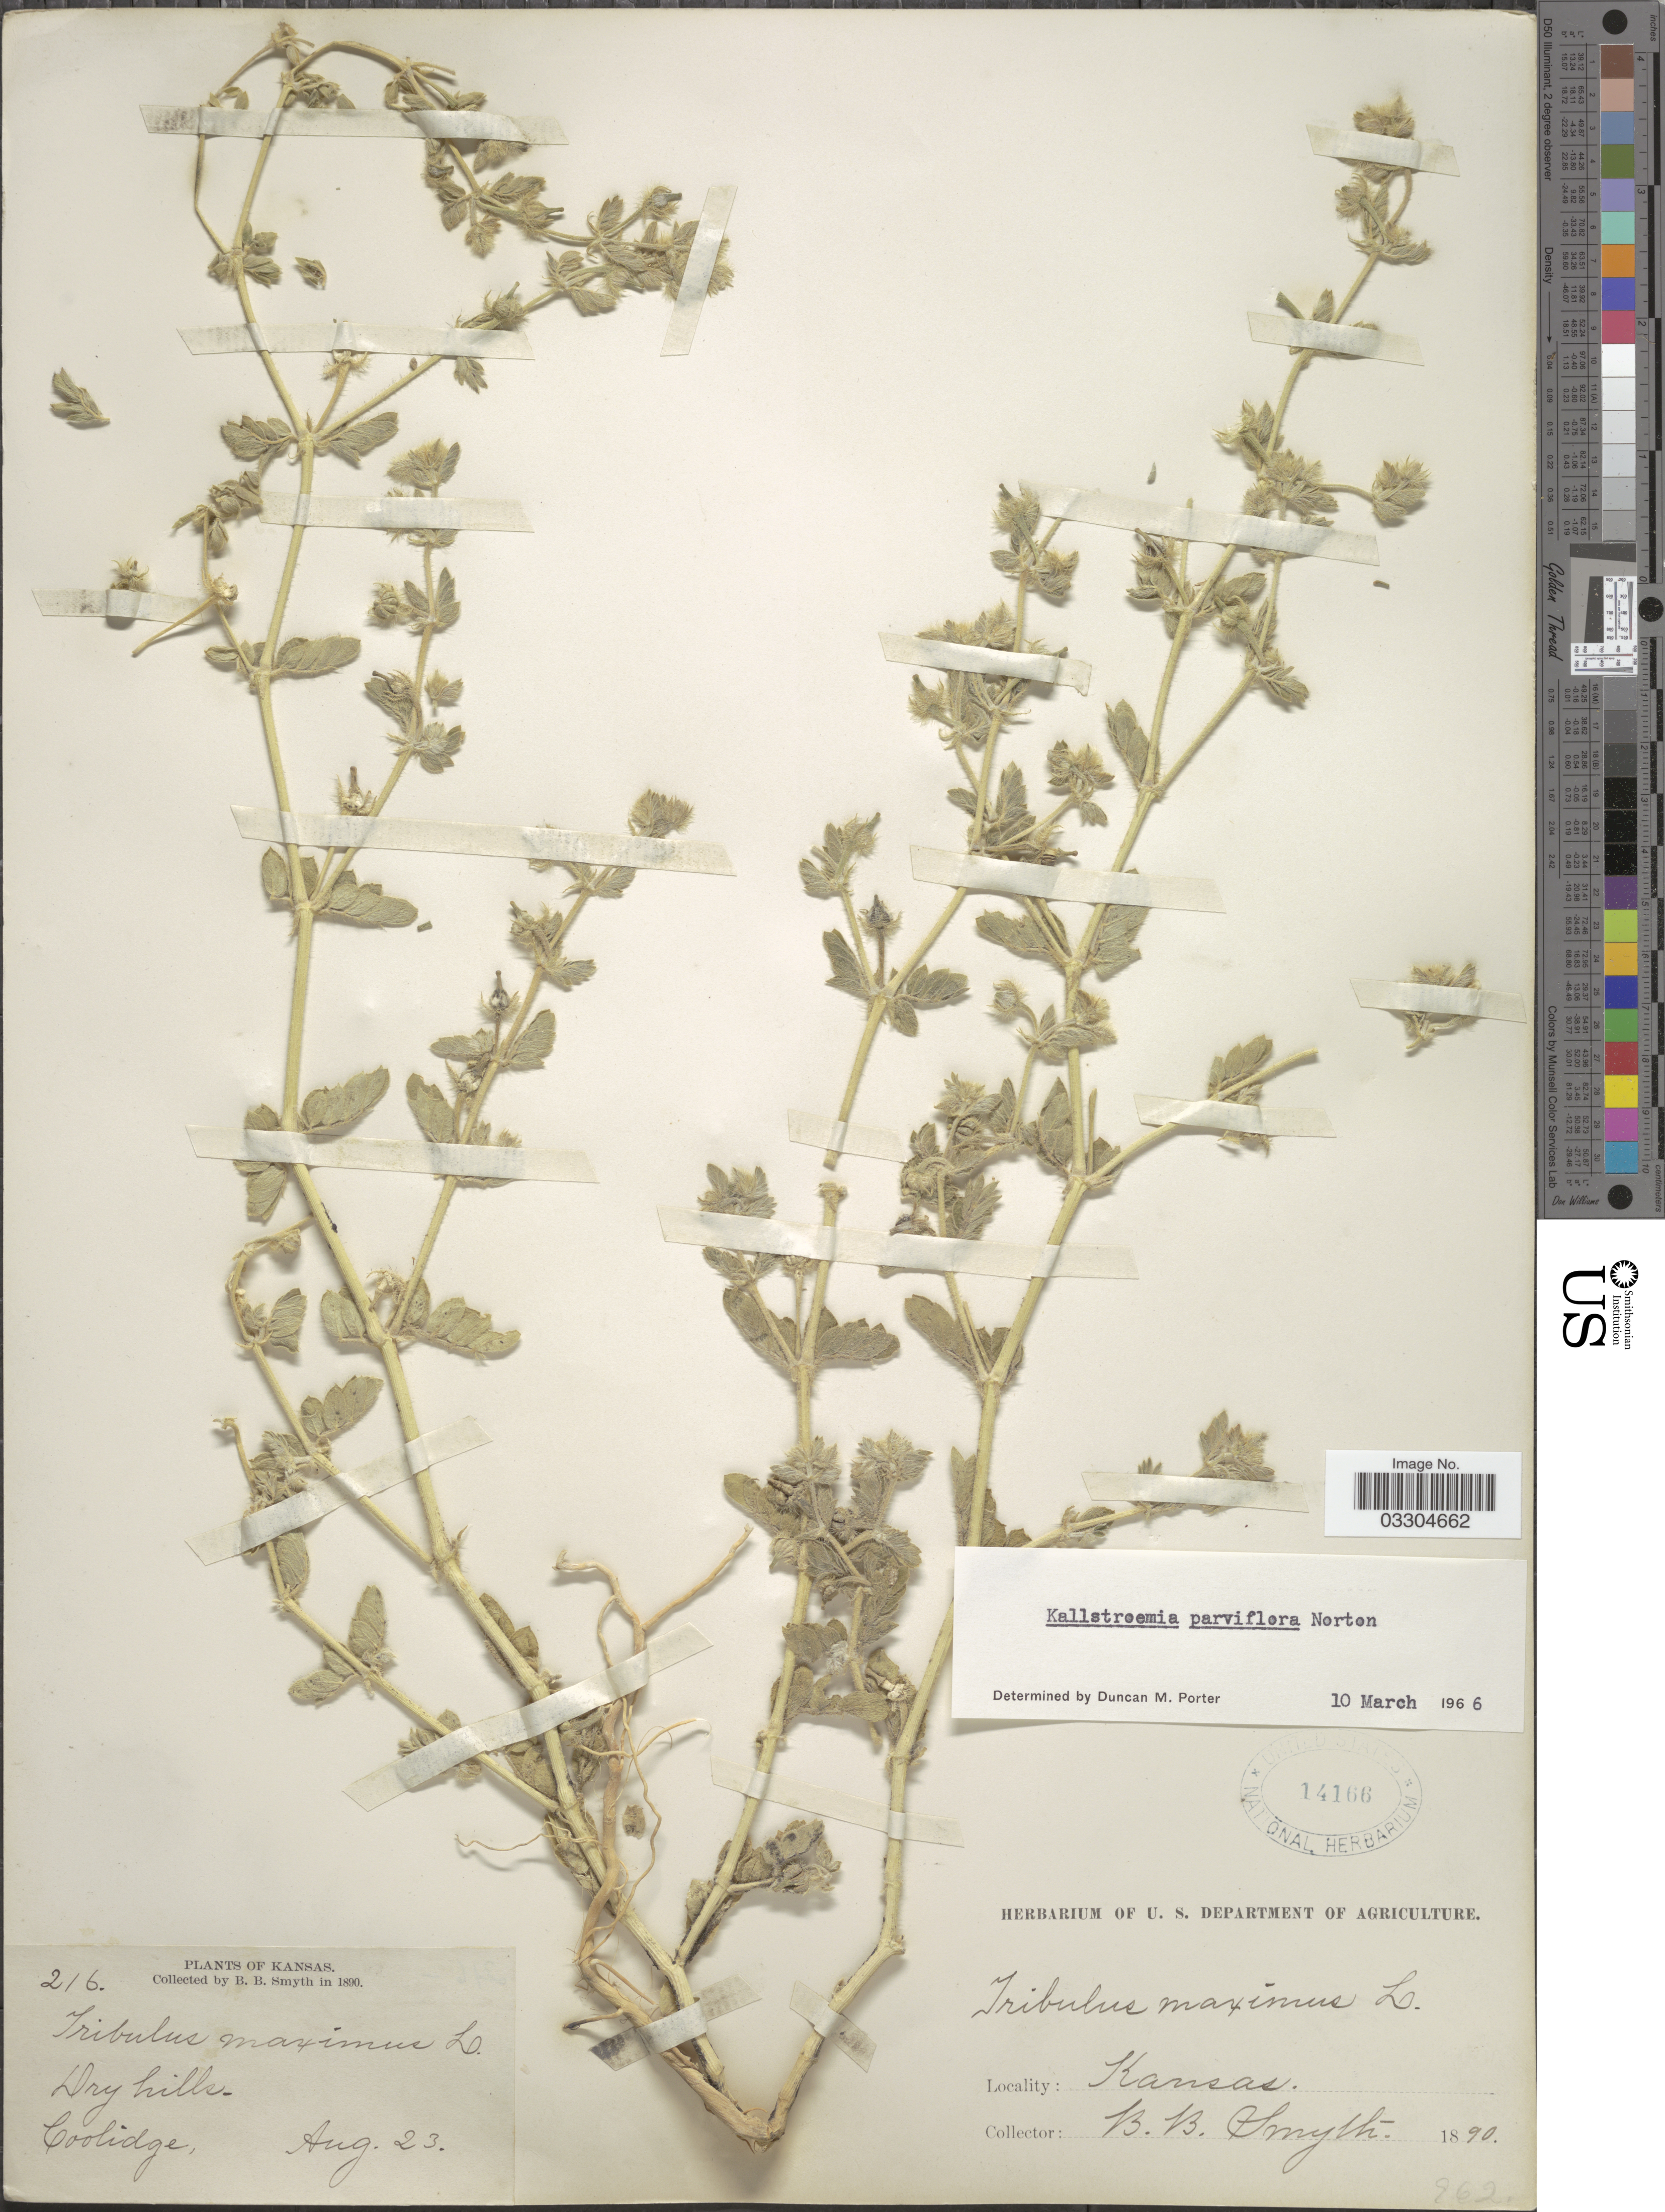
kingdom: Plantae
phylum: Tracheophyta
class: Magnoliopsida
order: Zygophyllales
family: Zygophyllaceae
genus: Kallstroemia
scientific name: Kallstroemia parviflora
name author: Norton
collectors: B. Smyth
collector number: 216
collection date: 1890-08-23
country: United States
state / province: Kansas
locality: Coolidge.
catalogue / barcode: US 14166